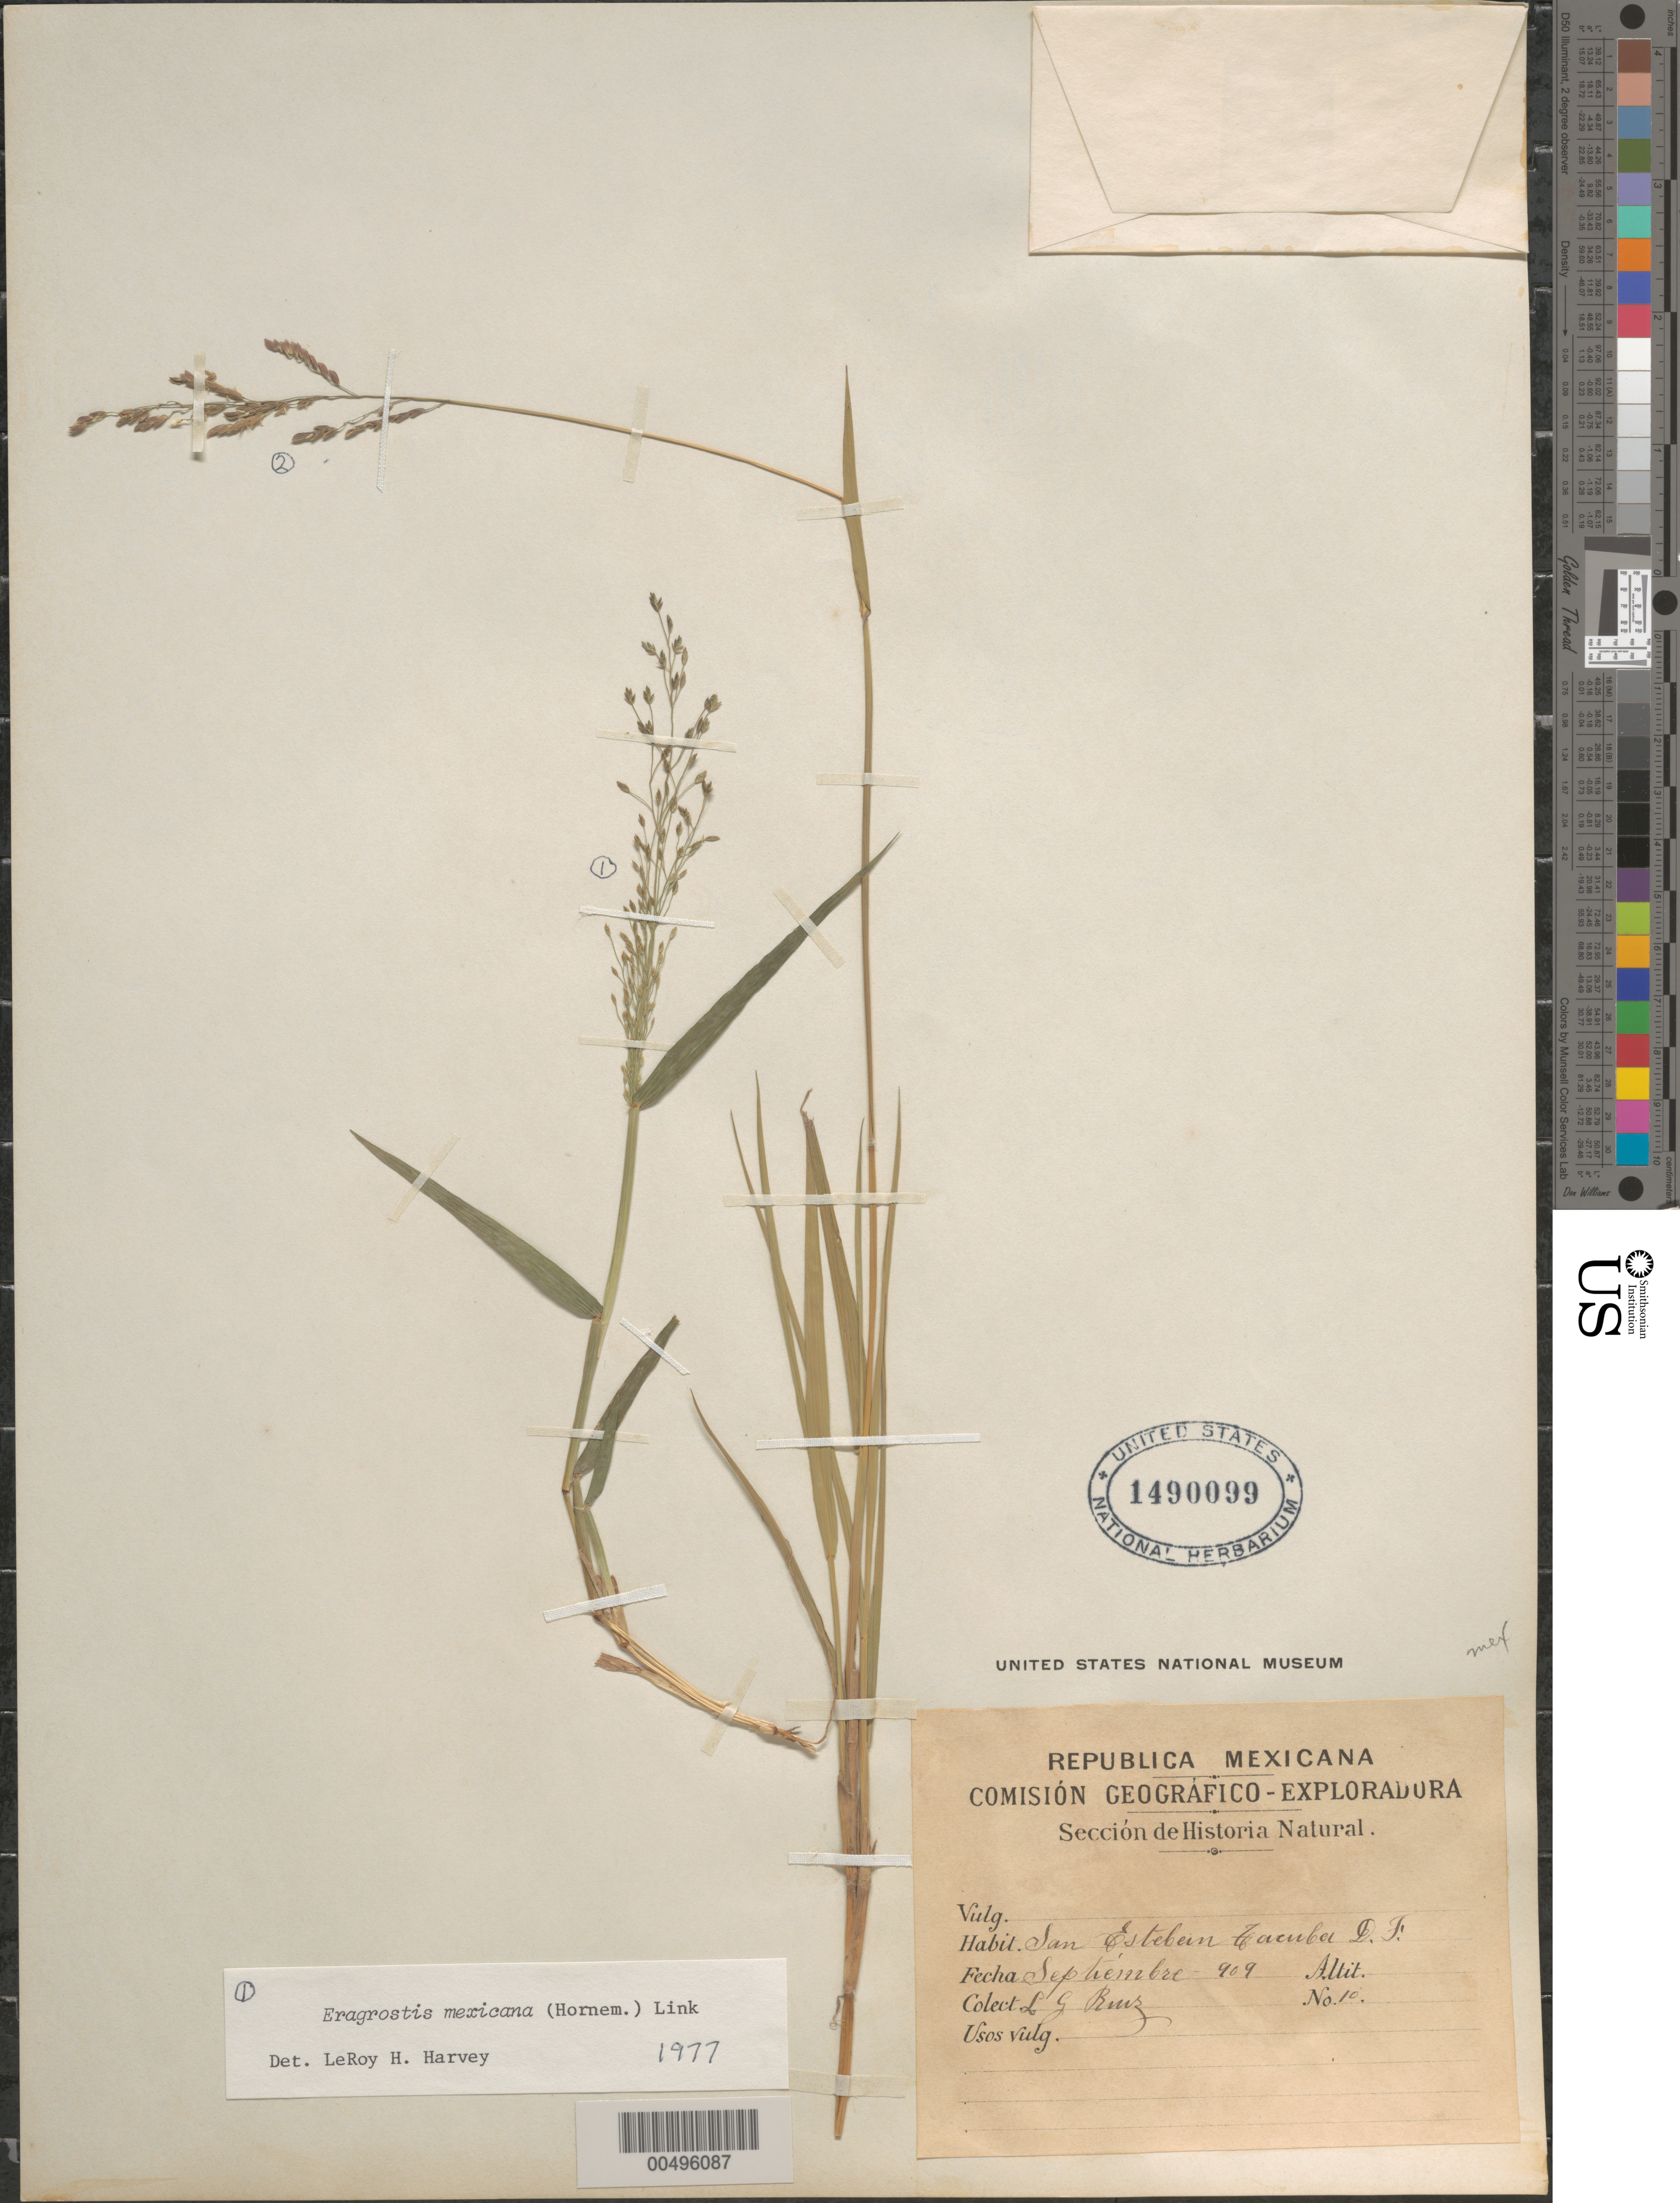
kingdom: Plantae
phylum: Tracheophyta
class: Liliopsida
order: Poales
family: Poaceae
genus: Eragrostis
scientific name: Eragrostis mexicana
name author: (Hornem.) Link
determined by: Harvey, L. H.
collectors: L. Ruz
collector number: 10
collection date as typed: Sep 1909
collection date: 1909-09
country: Mexico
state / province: Distrito Federal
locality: San Estebein, Tacuba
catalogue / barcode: US 1490099